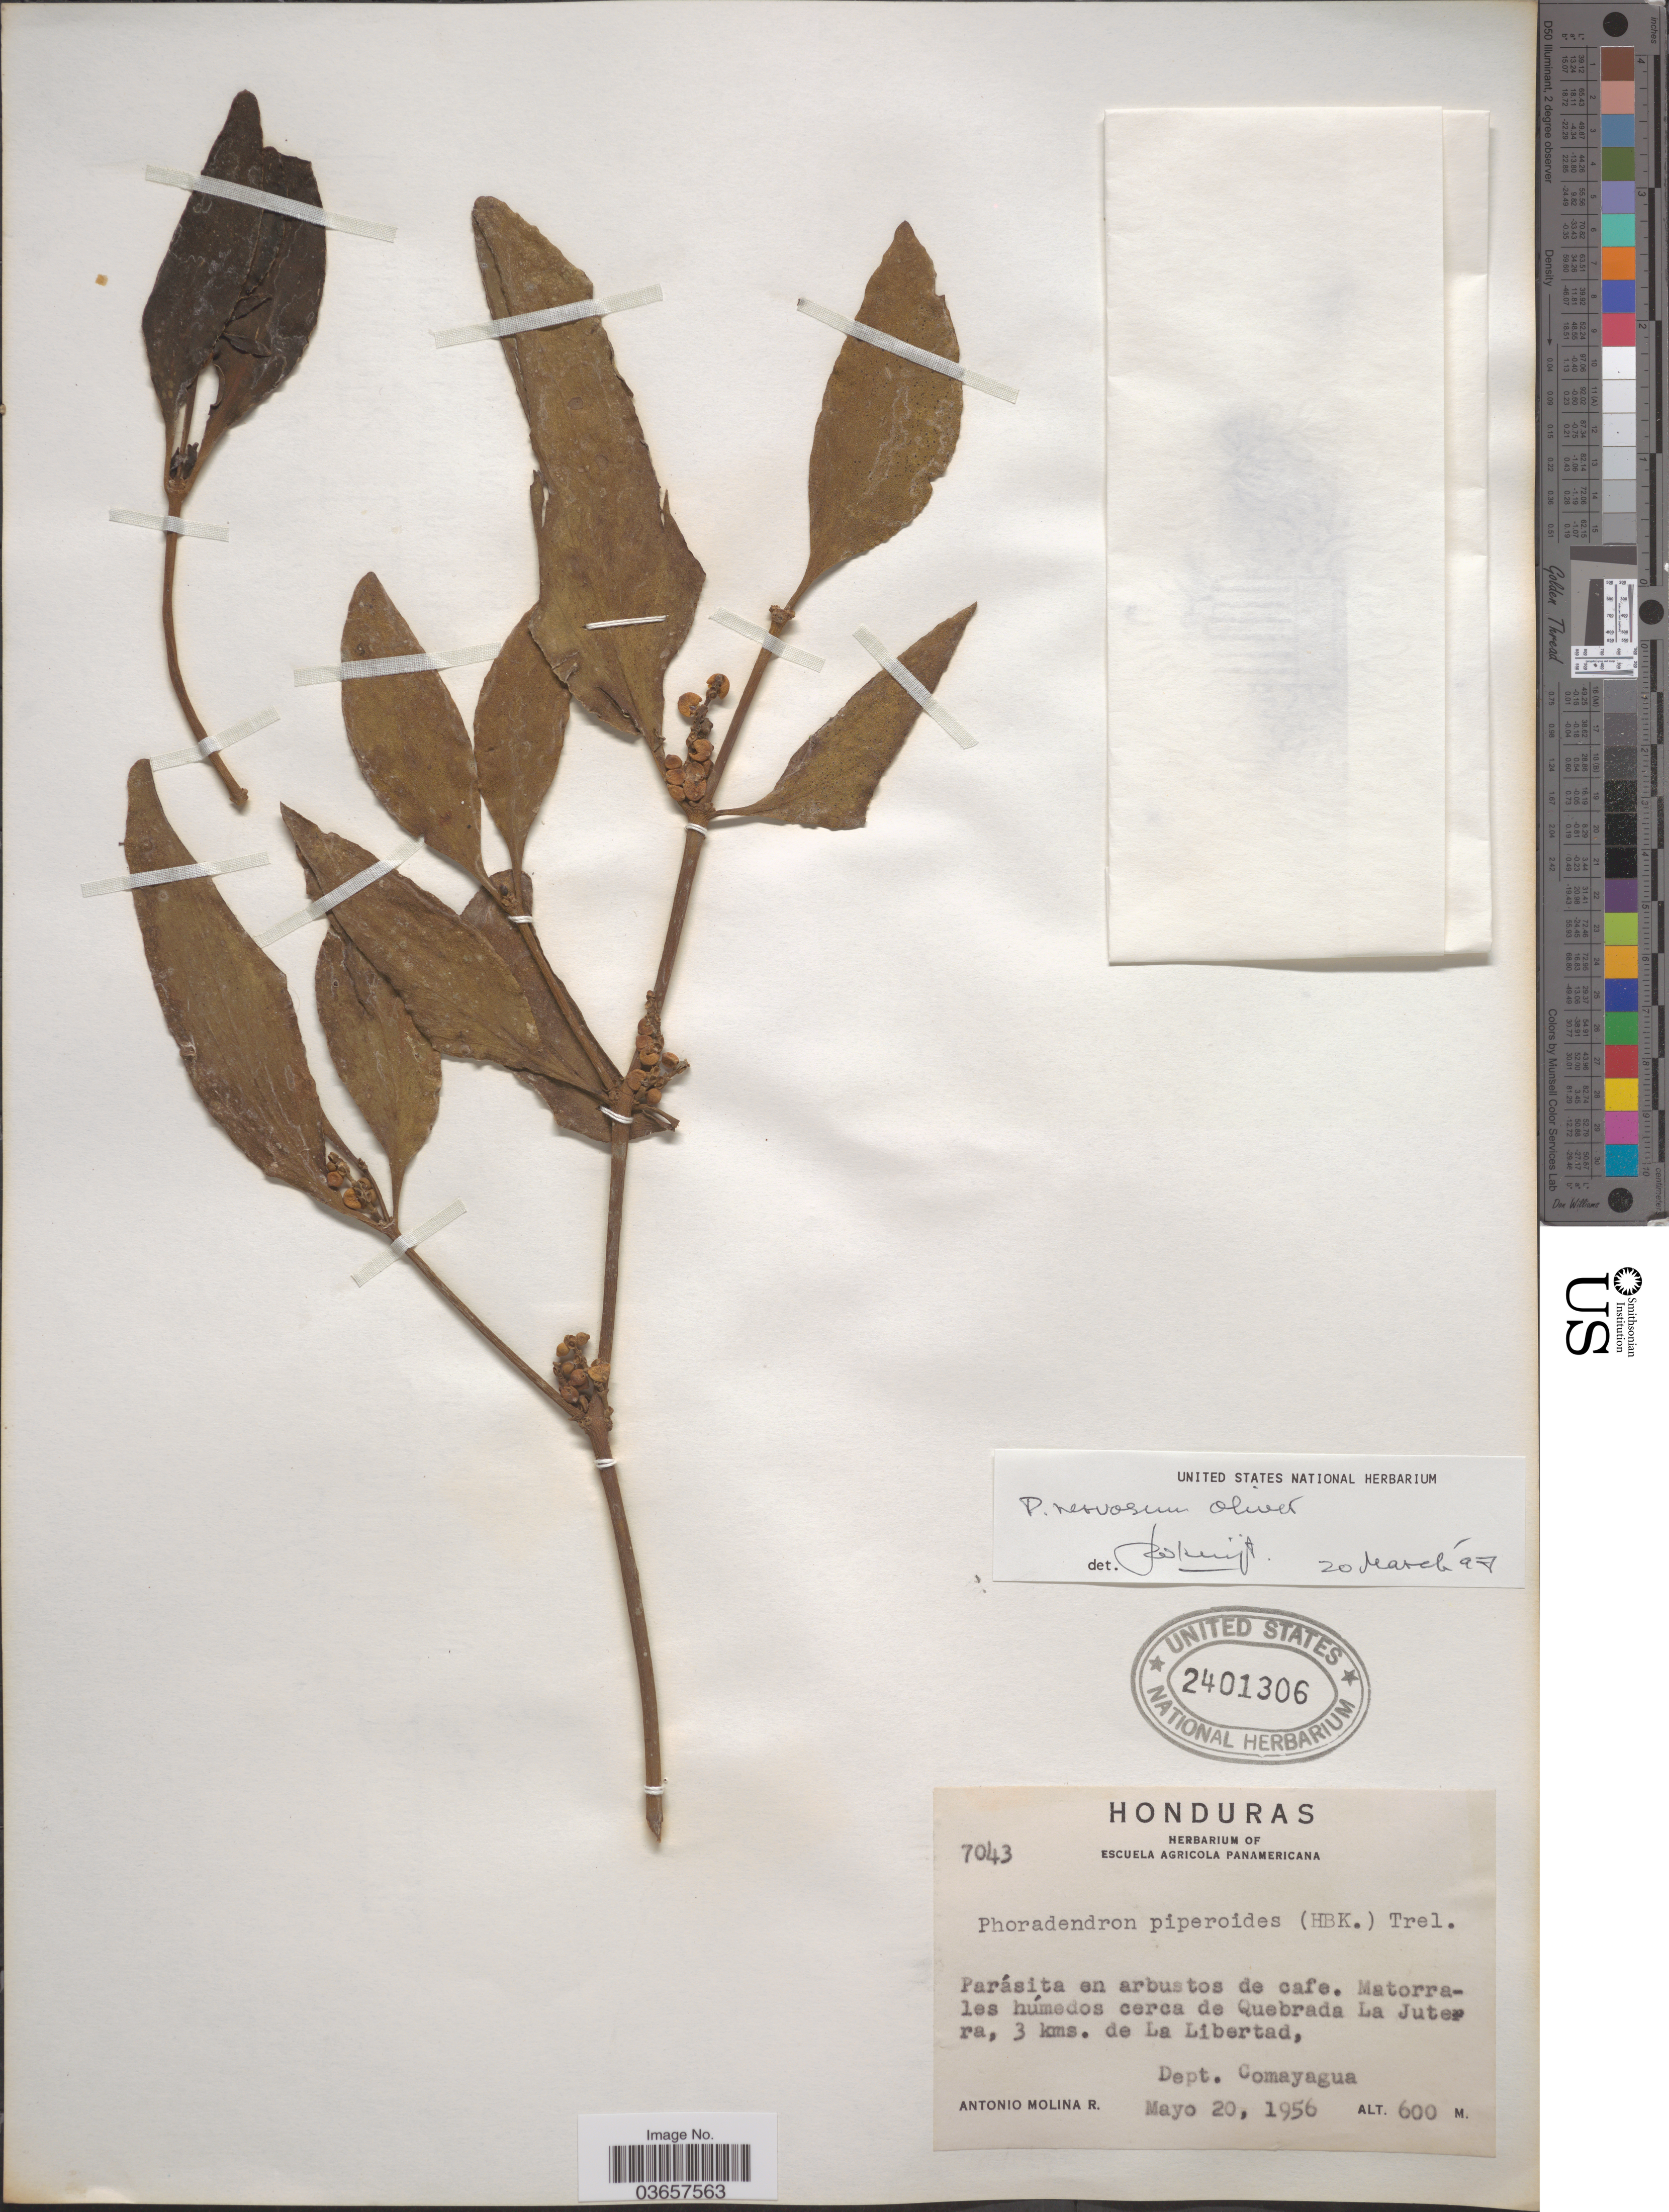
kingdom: Plantae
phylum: Tracheophyta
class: Magnoliopsida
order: Santalales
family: Viscaceae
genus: Phoradendron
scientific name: Phoradendron nervosum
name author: Oliv.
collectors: A. Molina R.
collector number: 7043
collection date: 1956-05-20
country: Honduras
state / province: Comayagua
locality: Matorrales húmedos cerca de Quebrada La Jutera, 3 kms. de La Libertad, Dept. Comayagua.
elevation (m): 600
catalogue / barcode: US 2401306